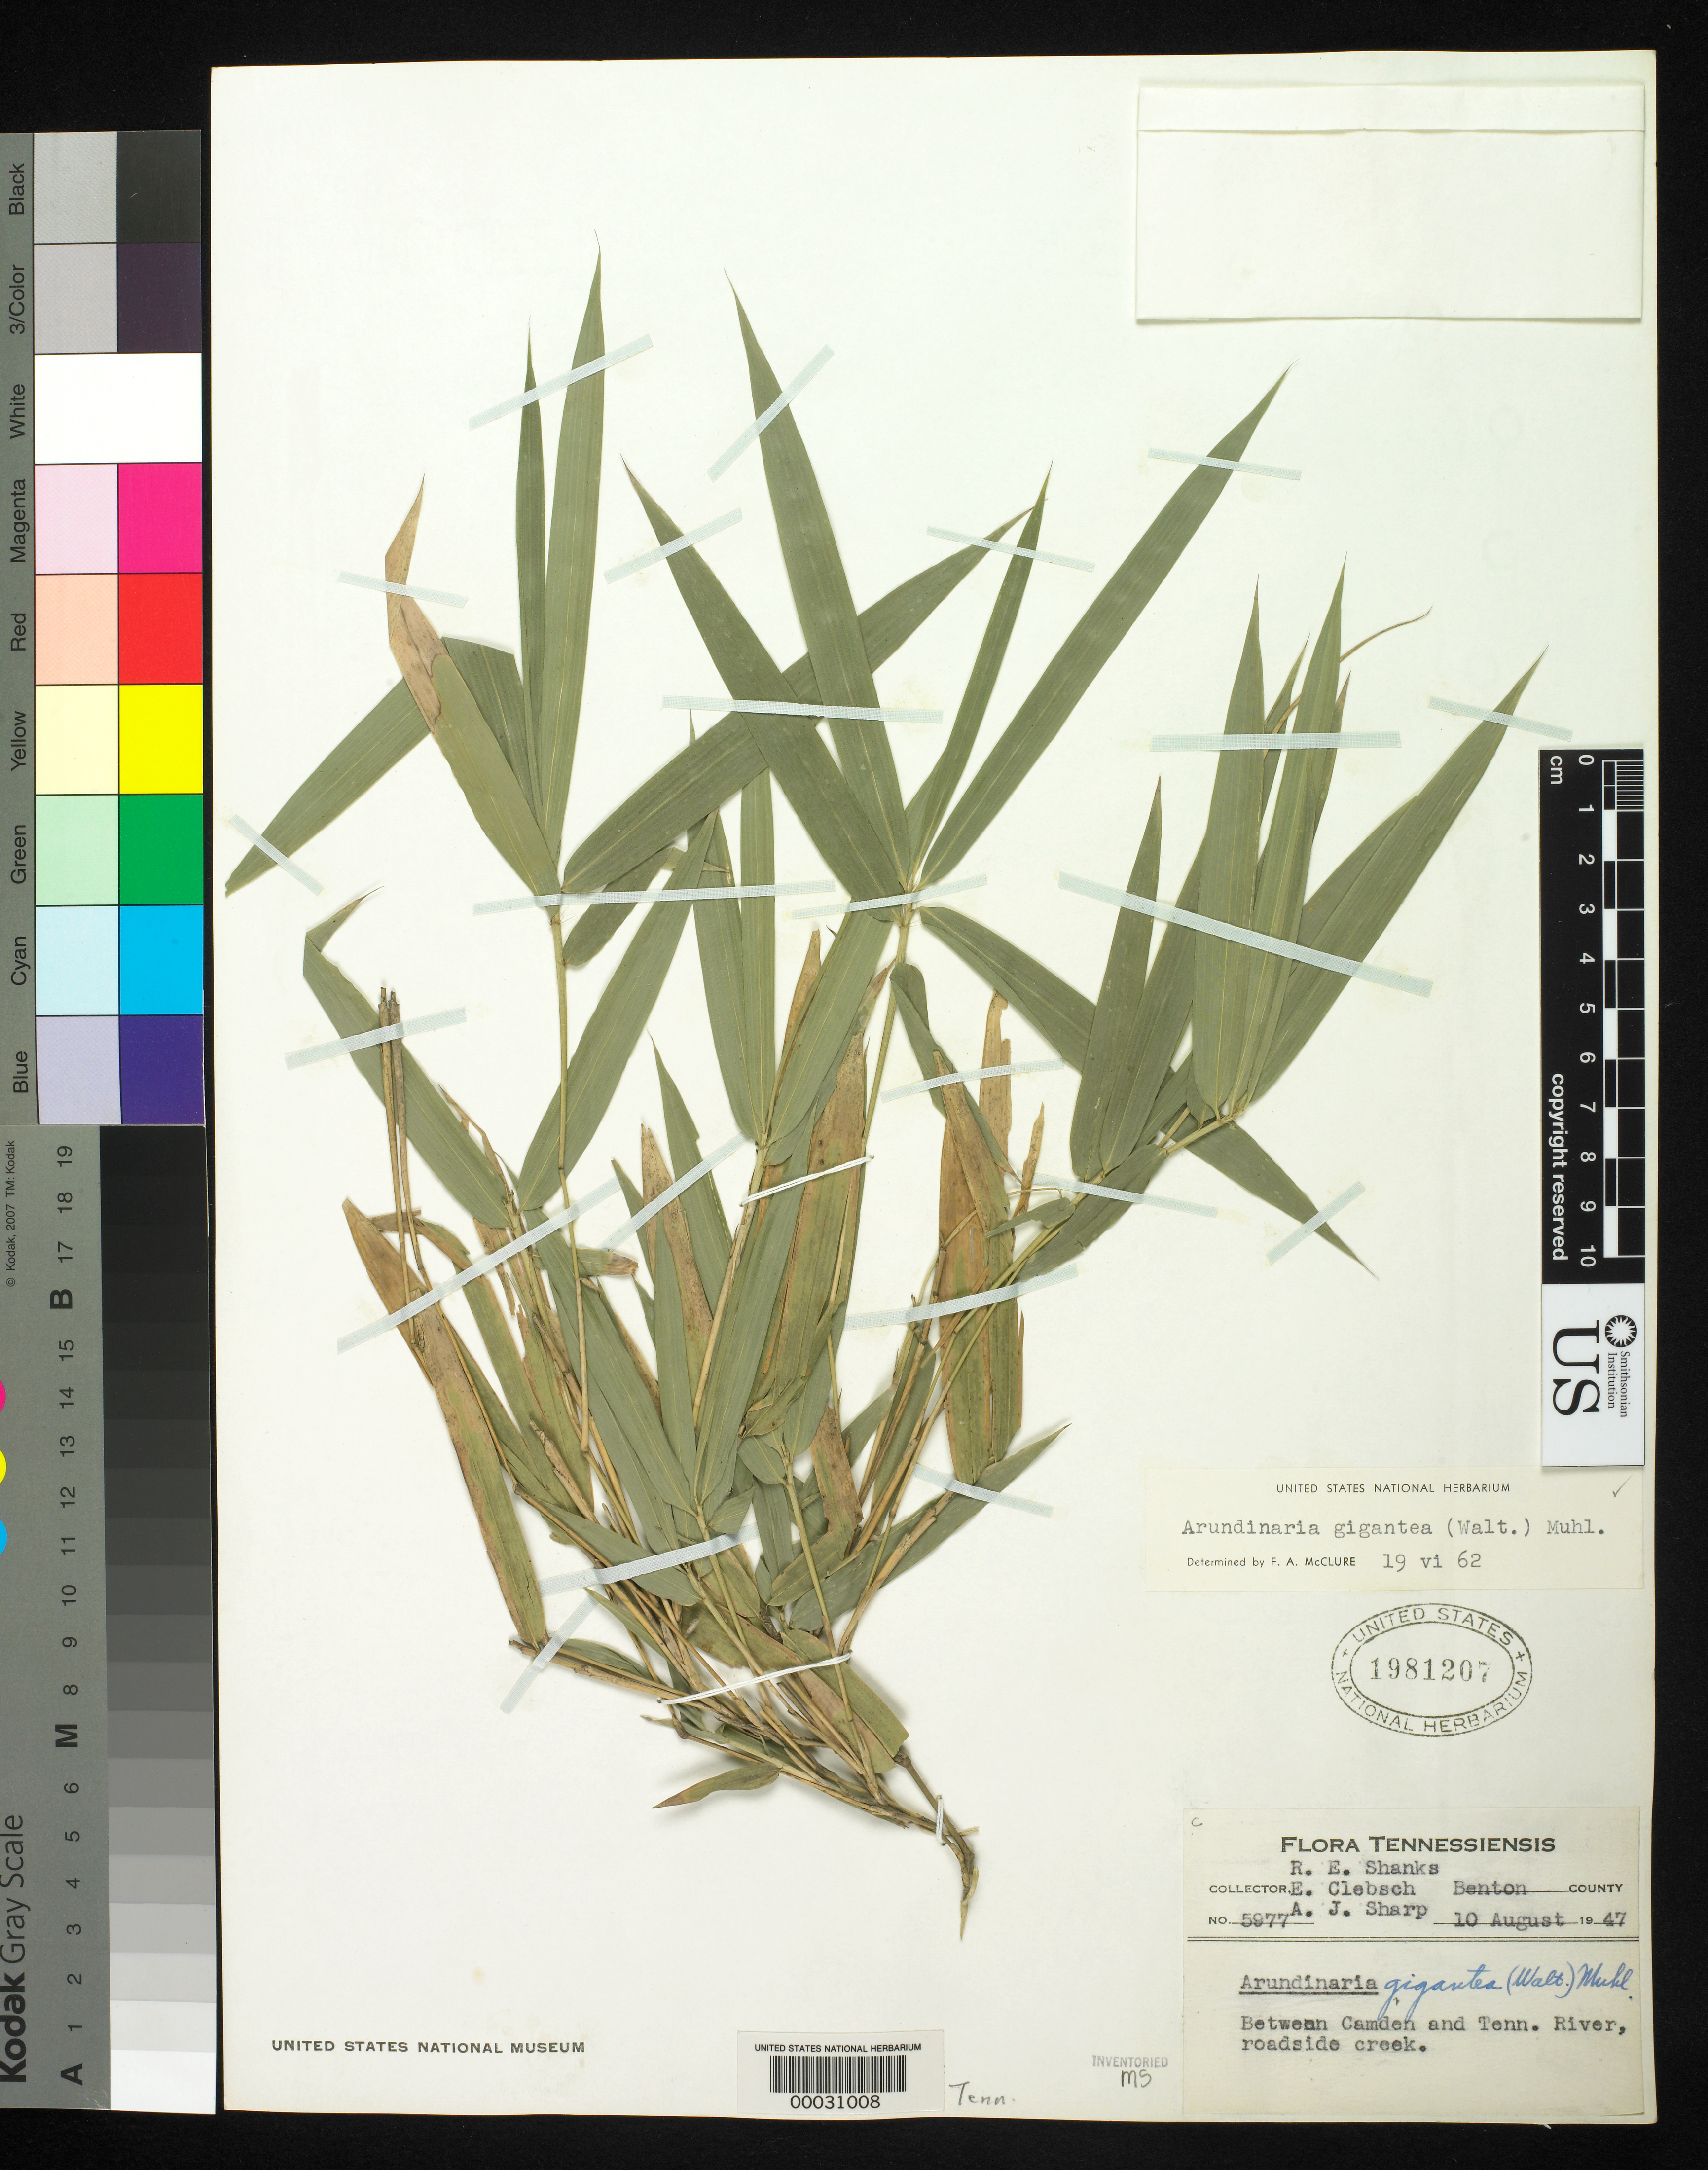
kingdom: Plantae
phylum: Tracheophyta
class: Liliopsida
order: Poales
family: Poaceae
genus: Arundinaria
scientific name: Arundinaria gigantea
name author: (Walter) Muhl.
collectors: R. Shanks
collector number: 5977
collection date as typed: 10 Aug 1947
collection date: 1947-08-10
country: United States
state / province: Tennessee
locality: Camden, tennessee river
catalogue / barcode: US 1981207